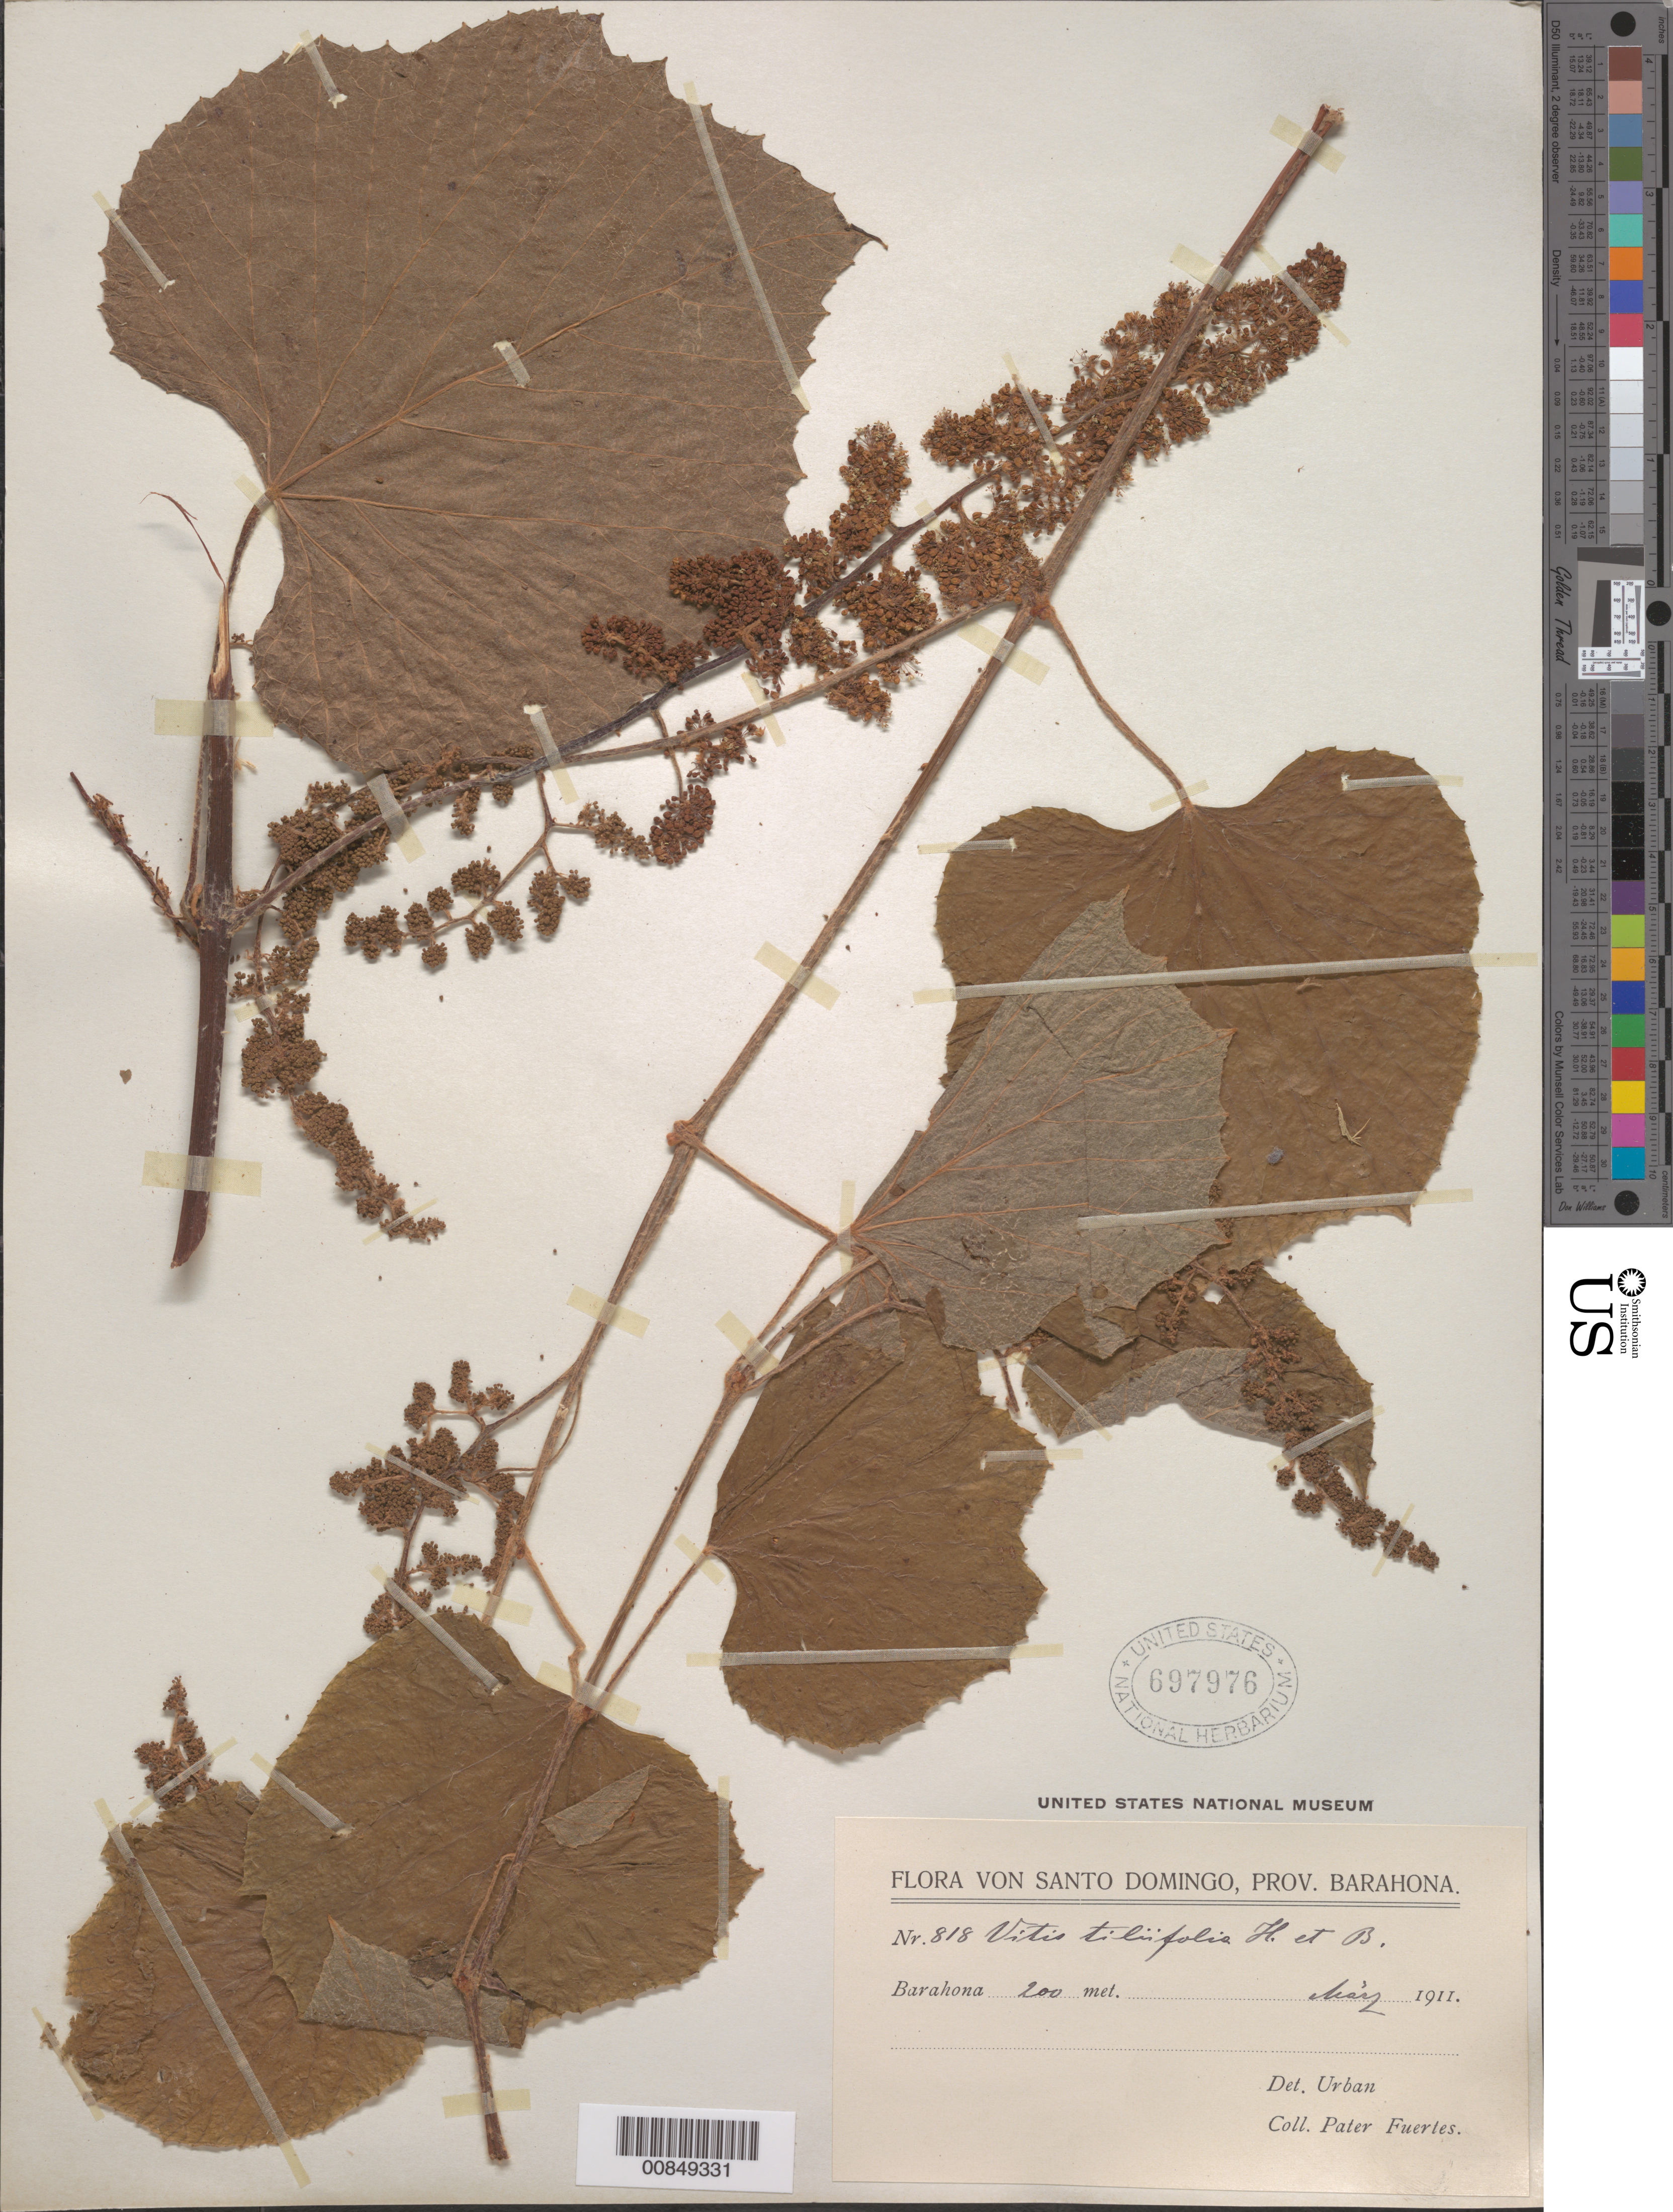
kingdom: Plantae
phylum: Tracheophyta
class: Magnoliopsida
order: Vitales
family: Vitaceae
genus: Vitis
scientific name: Vitis tiliifolia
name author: Humb. & Bonpl. ex Schult.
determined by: Urban, Ignatz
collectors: M. D. Fuertes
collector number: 818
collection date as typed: Mar 1911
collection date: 1911-03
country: Dominican Republic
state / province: Barahona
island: Hispaniola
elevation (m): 200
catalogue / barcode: US 697976